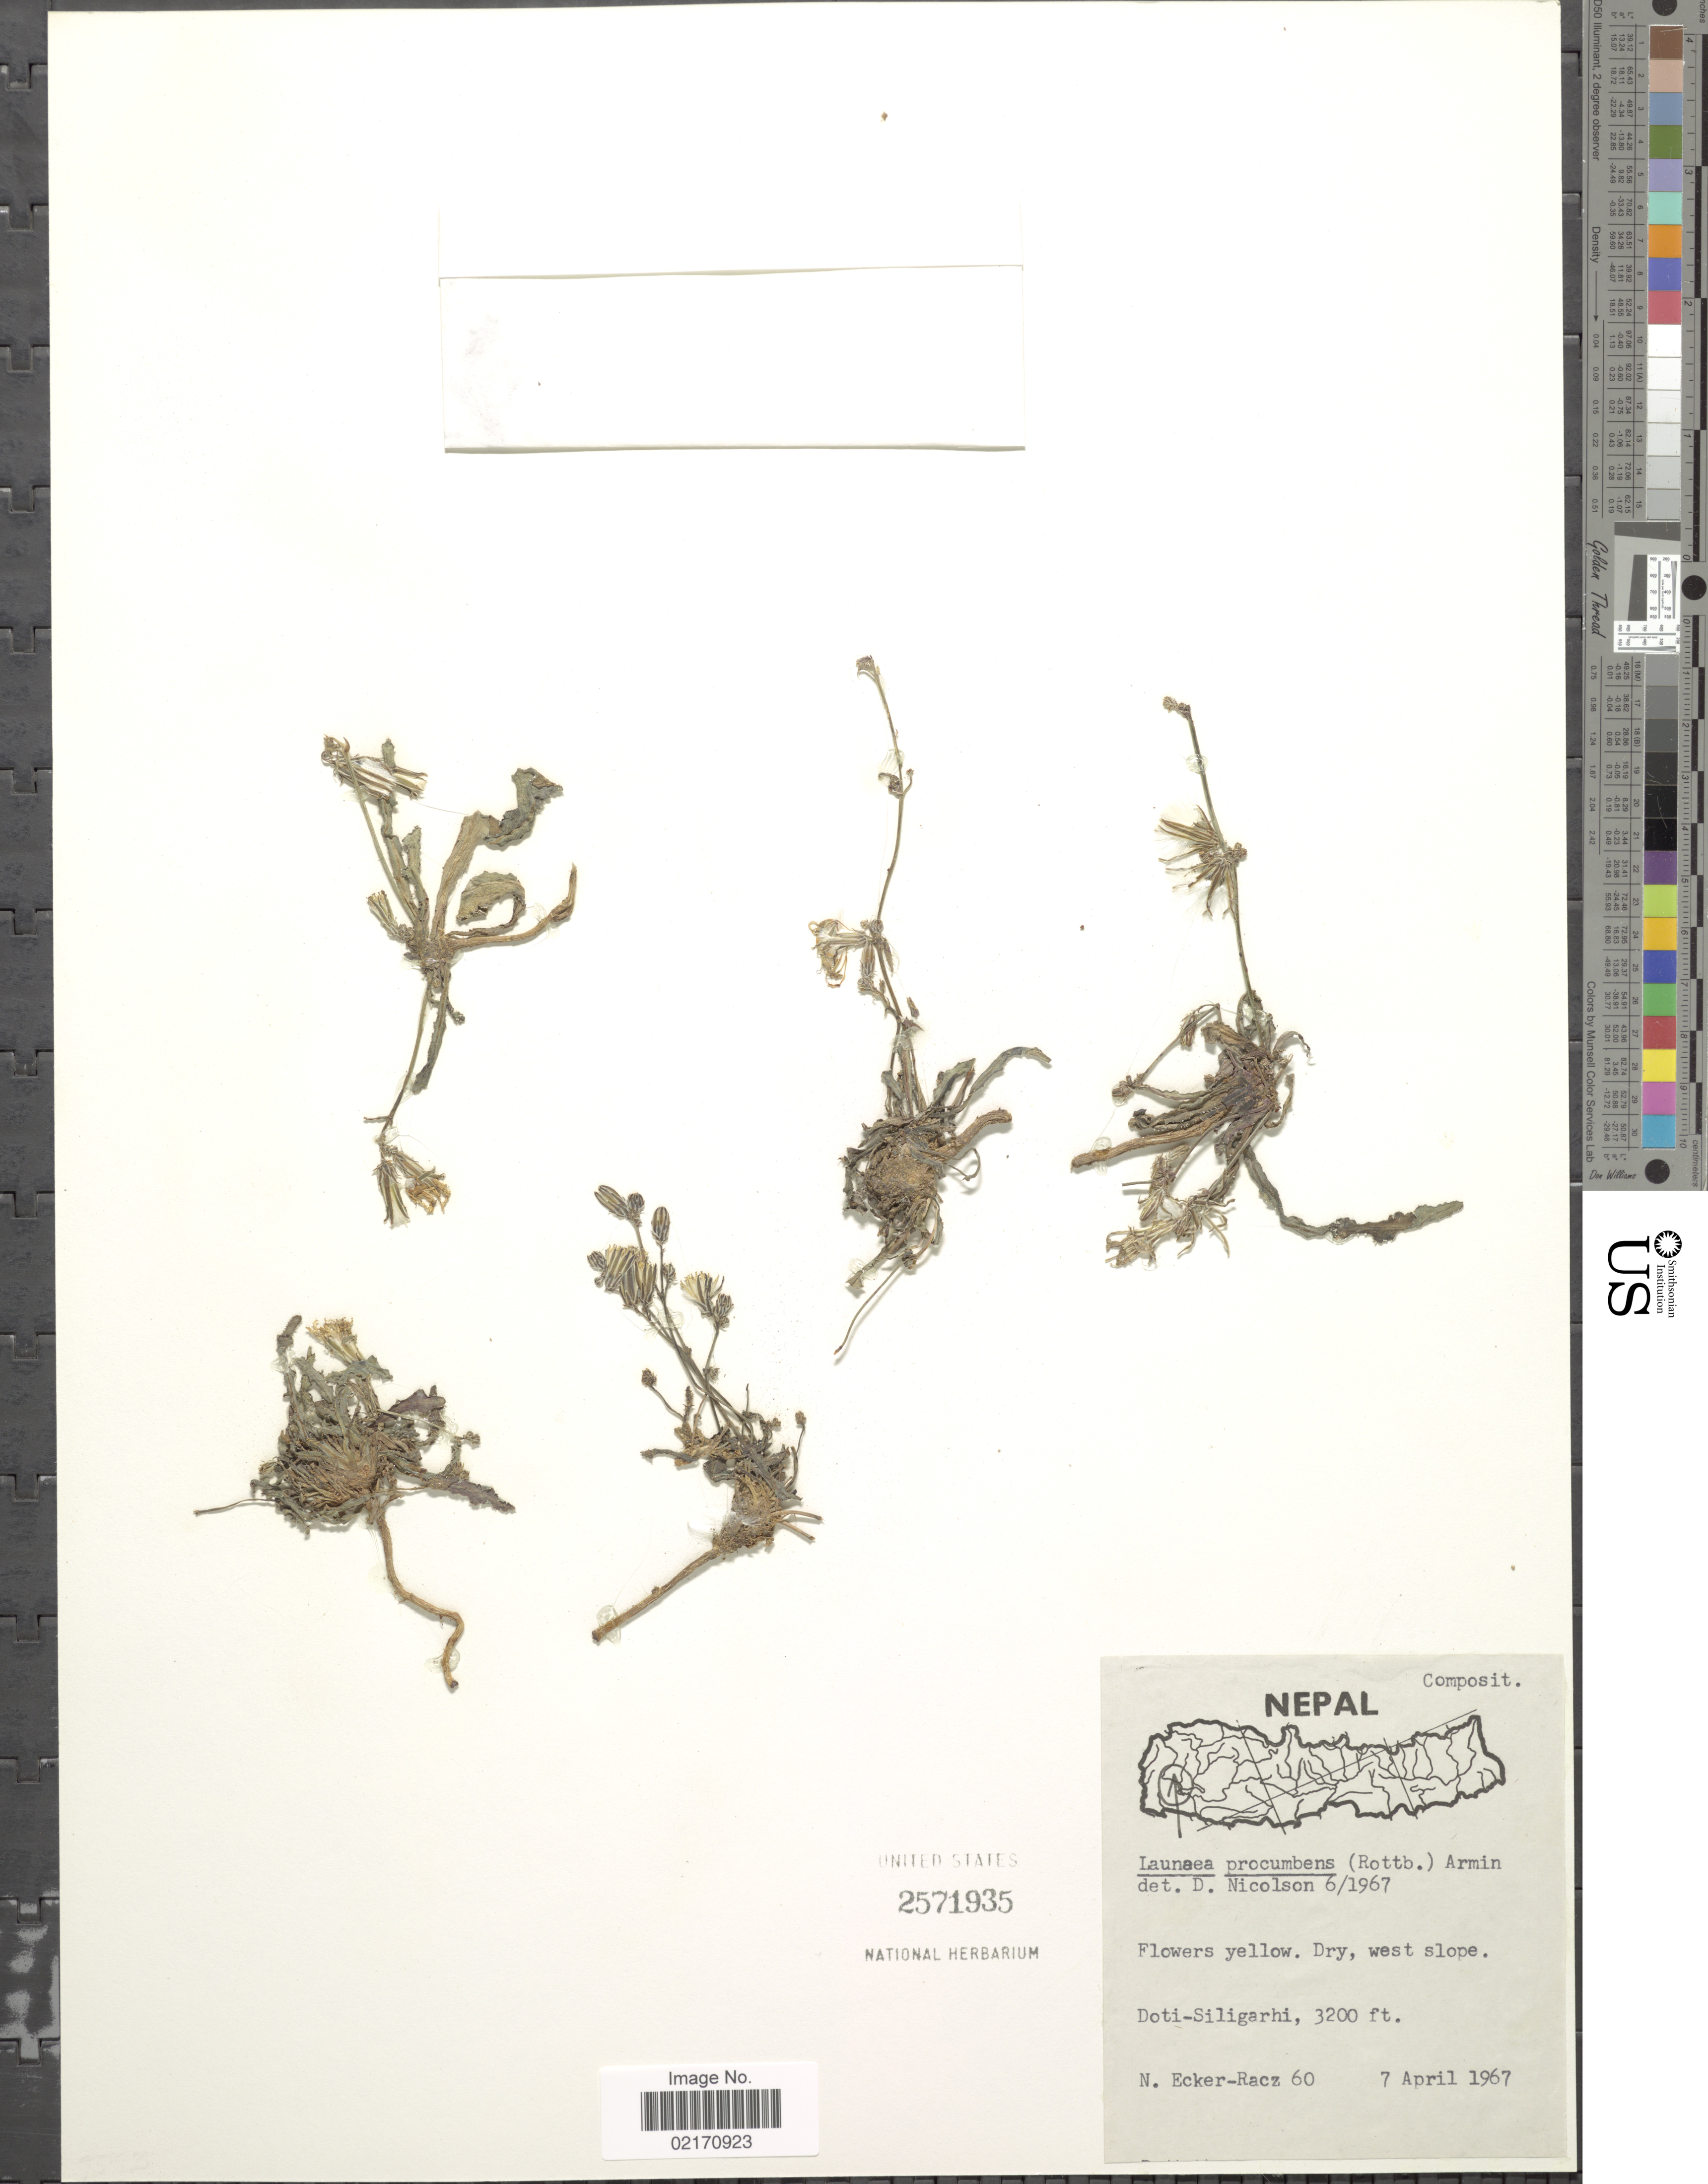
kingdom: Plantae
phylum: Tracheophyta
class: Magnoliopsida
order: Asterales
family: Asteraceae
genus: Launaea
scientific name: Launaea procumbens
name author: (Roxb.) Ramayya & Rajagopal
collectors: N. Ecker-Racz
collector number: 60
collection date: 1967-04-07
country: Nepal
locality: Doti-Siligarhi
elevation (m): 975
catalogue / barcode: US 2571935